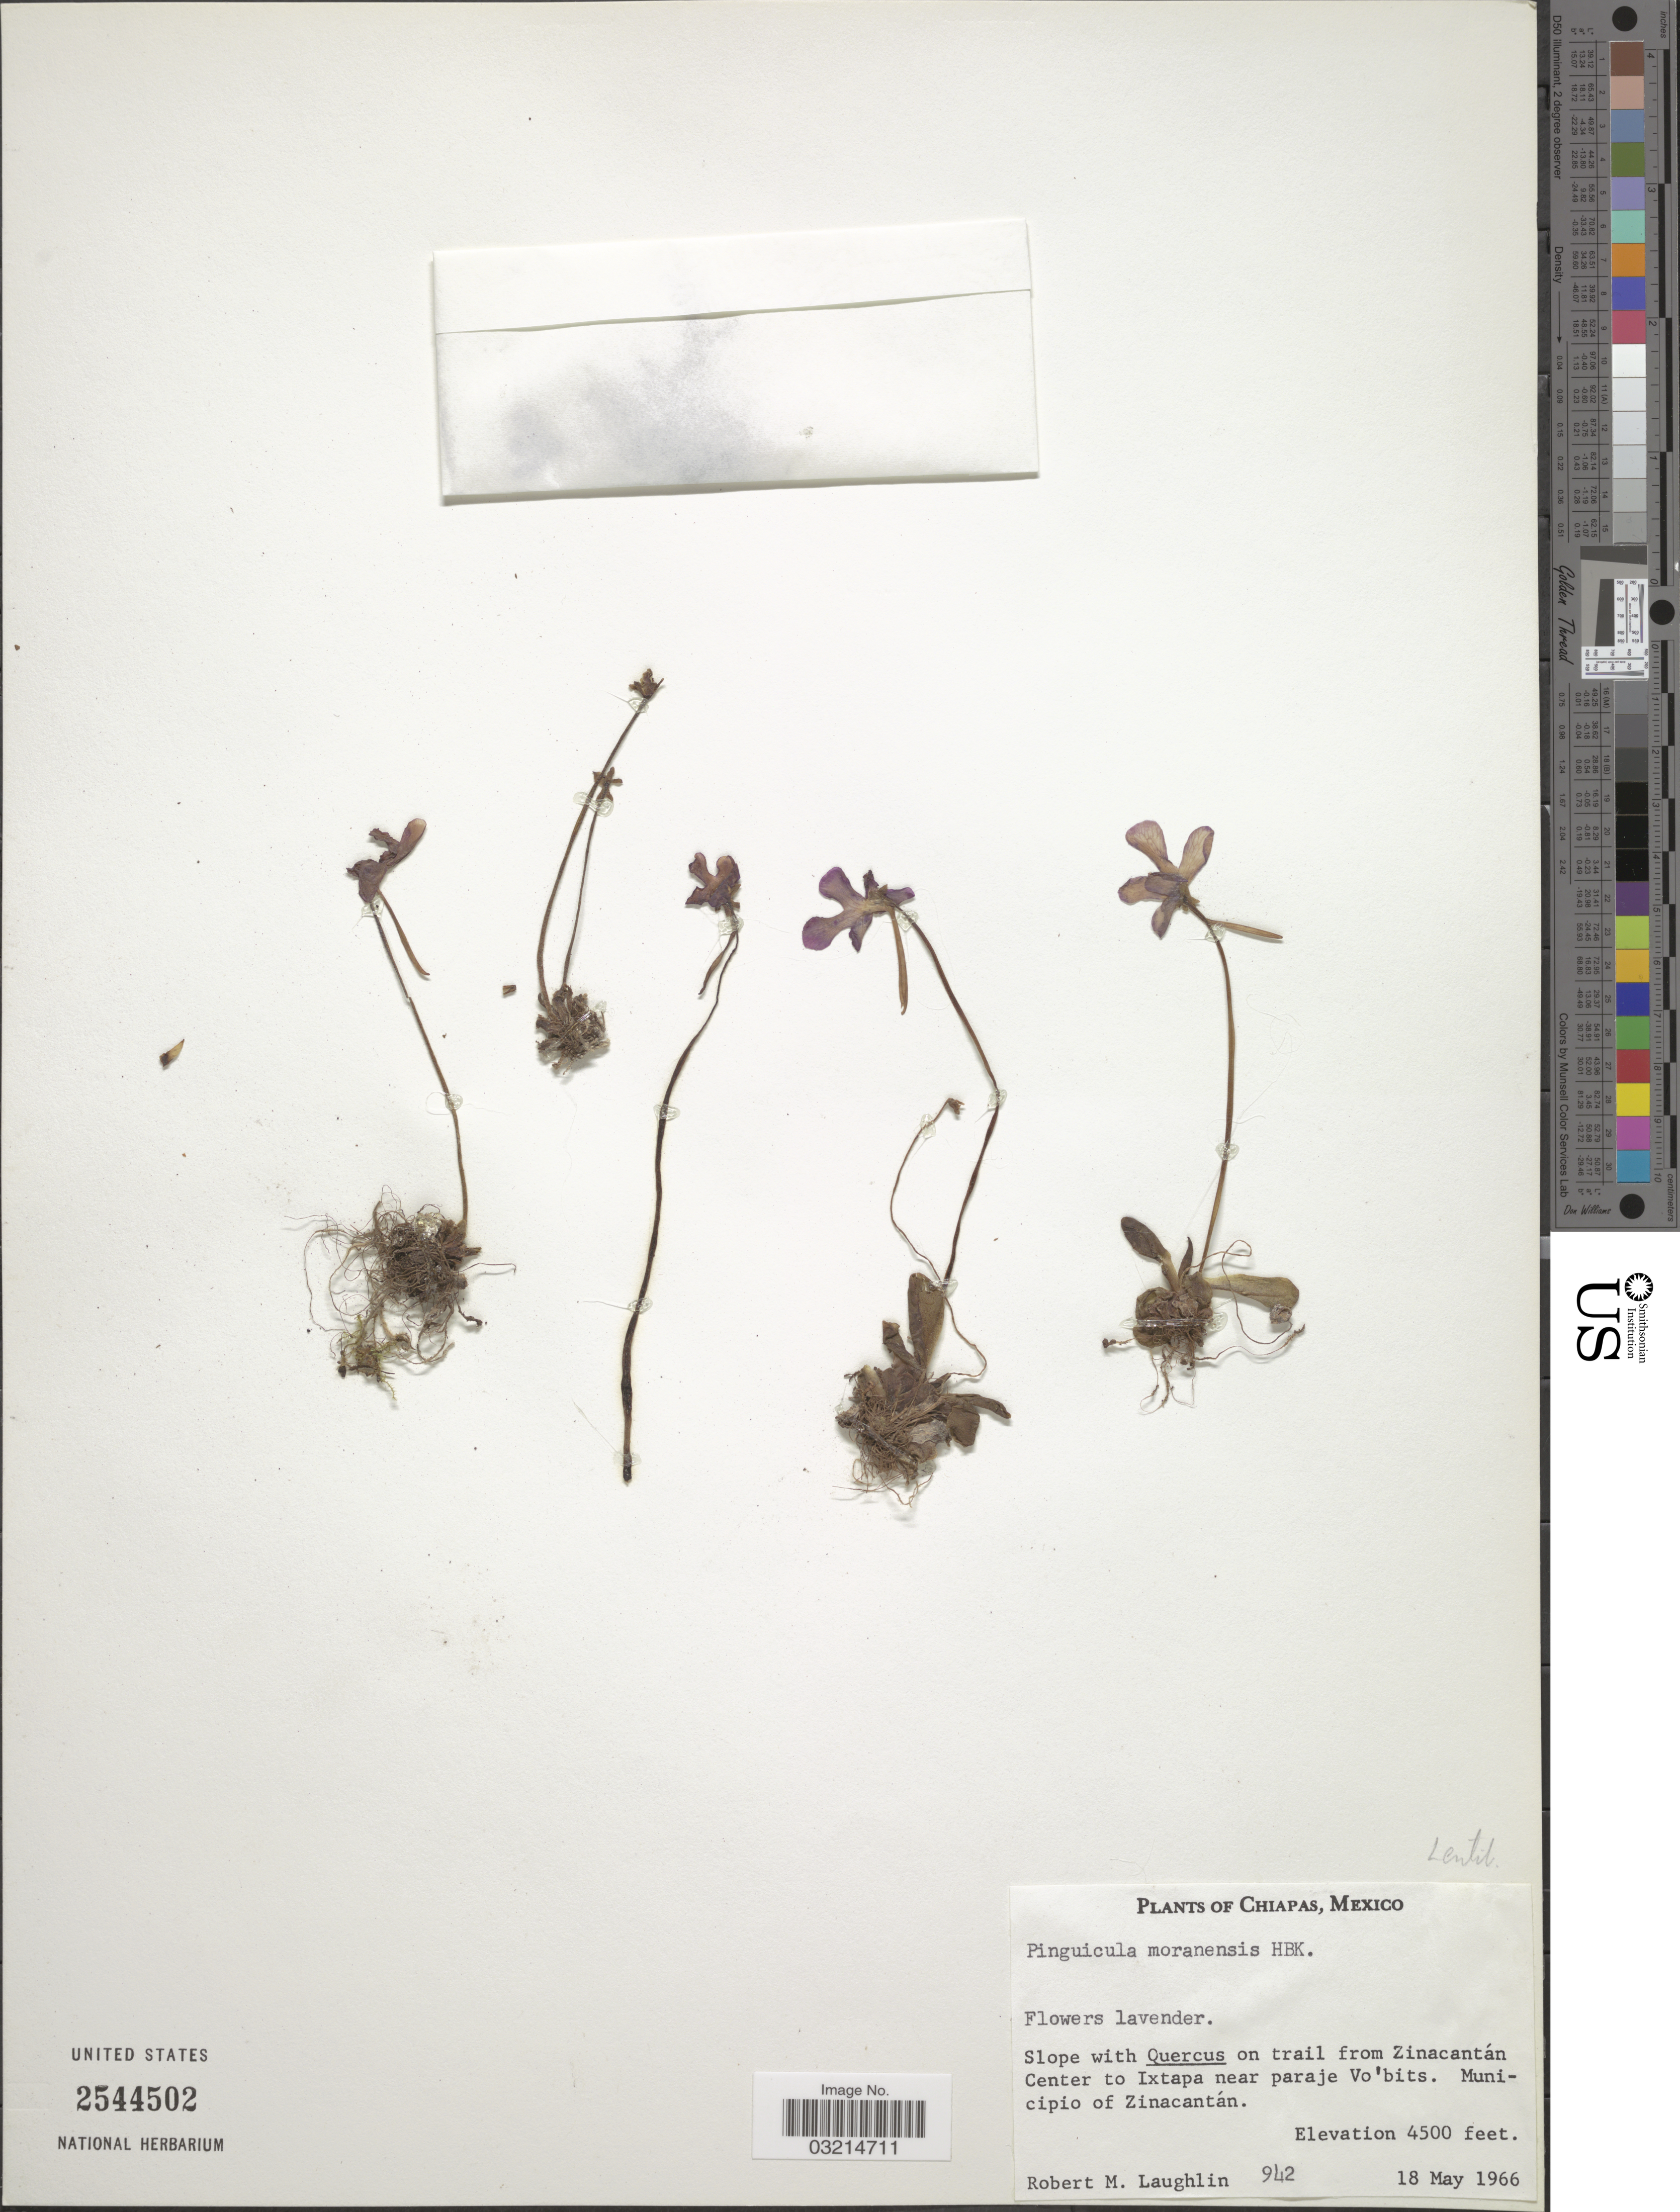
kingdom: Plantae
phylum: Tracheophyta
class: Magnoliopsida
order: Lamiales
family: Lentibulariaceae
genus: Pinguicula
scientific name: Pinguicula moranensis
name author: Kunth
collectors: R. M. Laughlin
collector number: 942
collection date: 1966-05-18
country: Mexico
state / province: Chiapas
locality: Slope with Quercus on trail from Zinacantán Center to Ixtapa near paraje Vo'bits. Municipio of Zinacantán.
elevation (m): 1372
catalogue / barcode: US 2544502